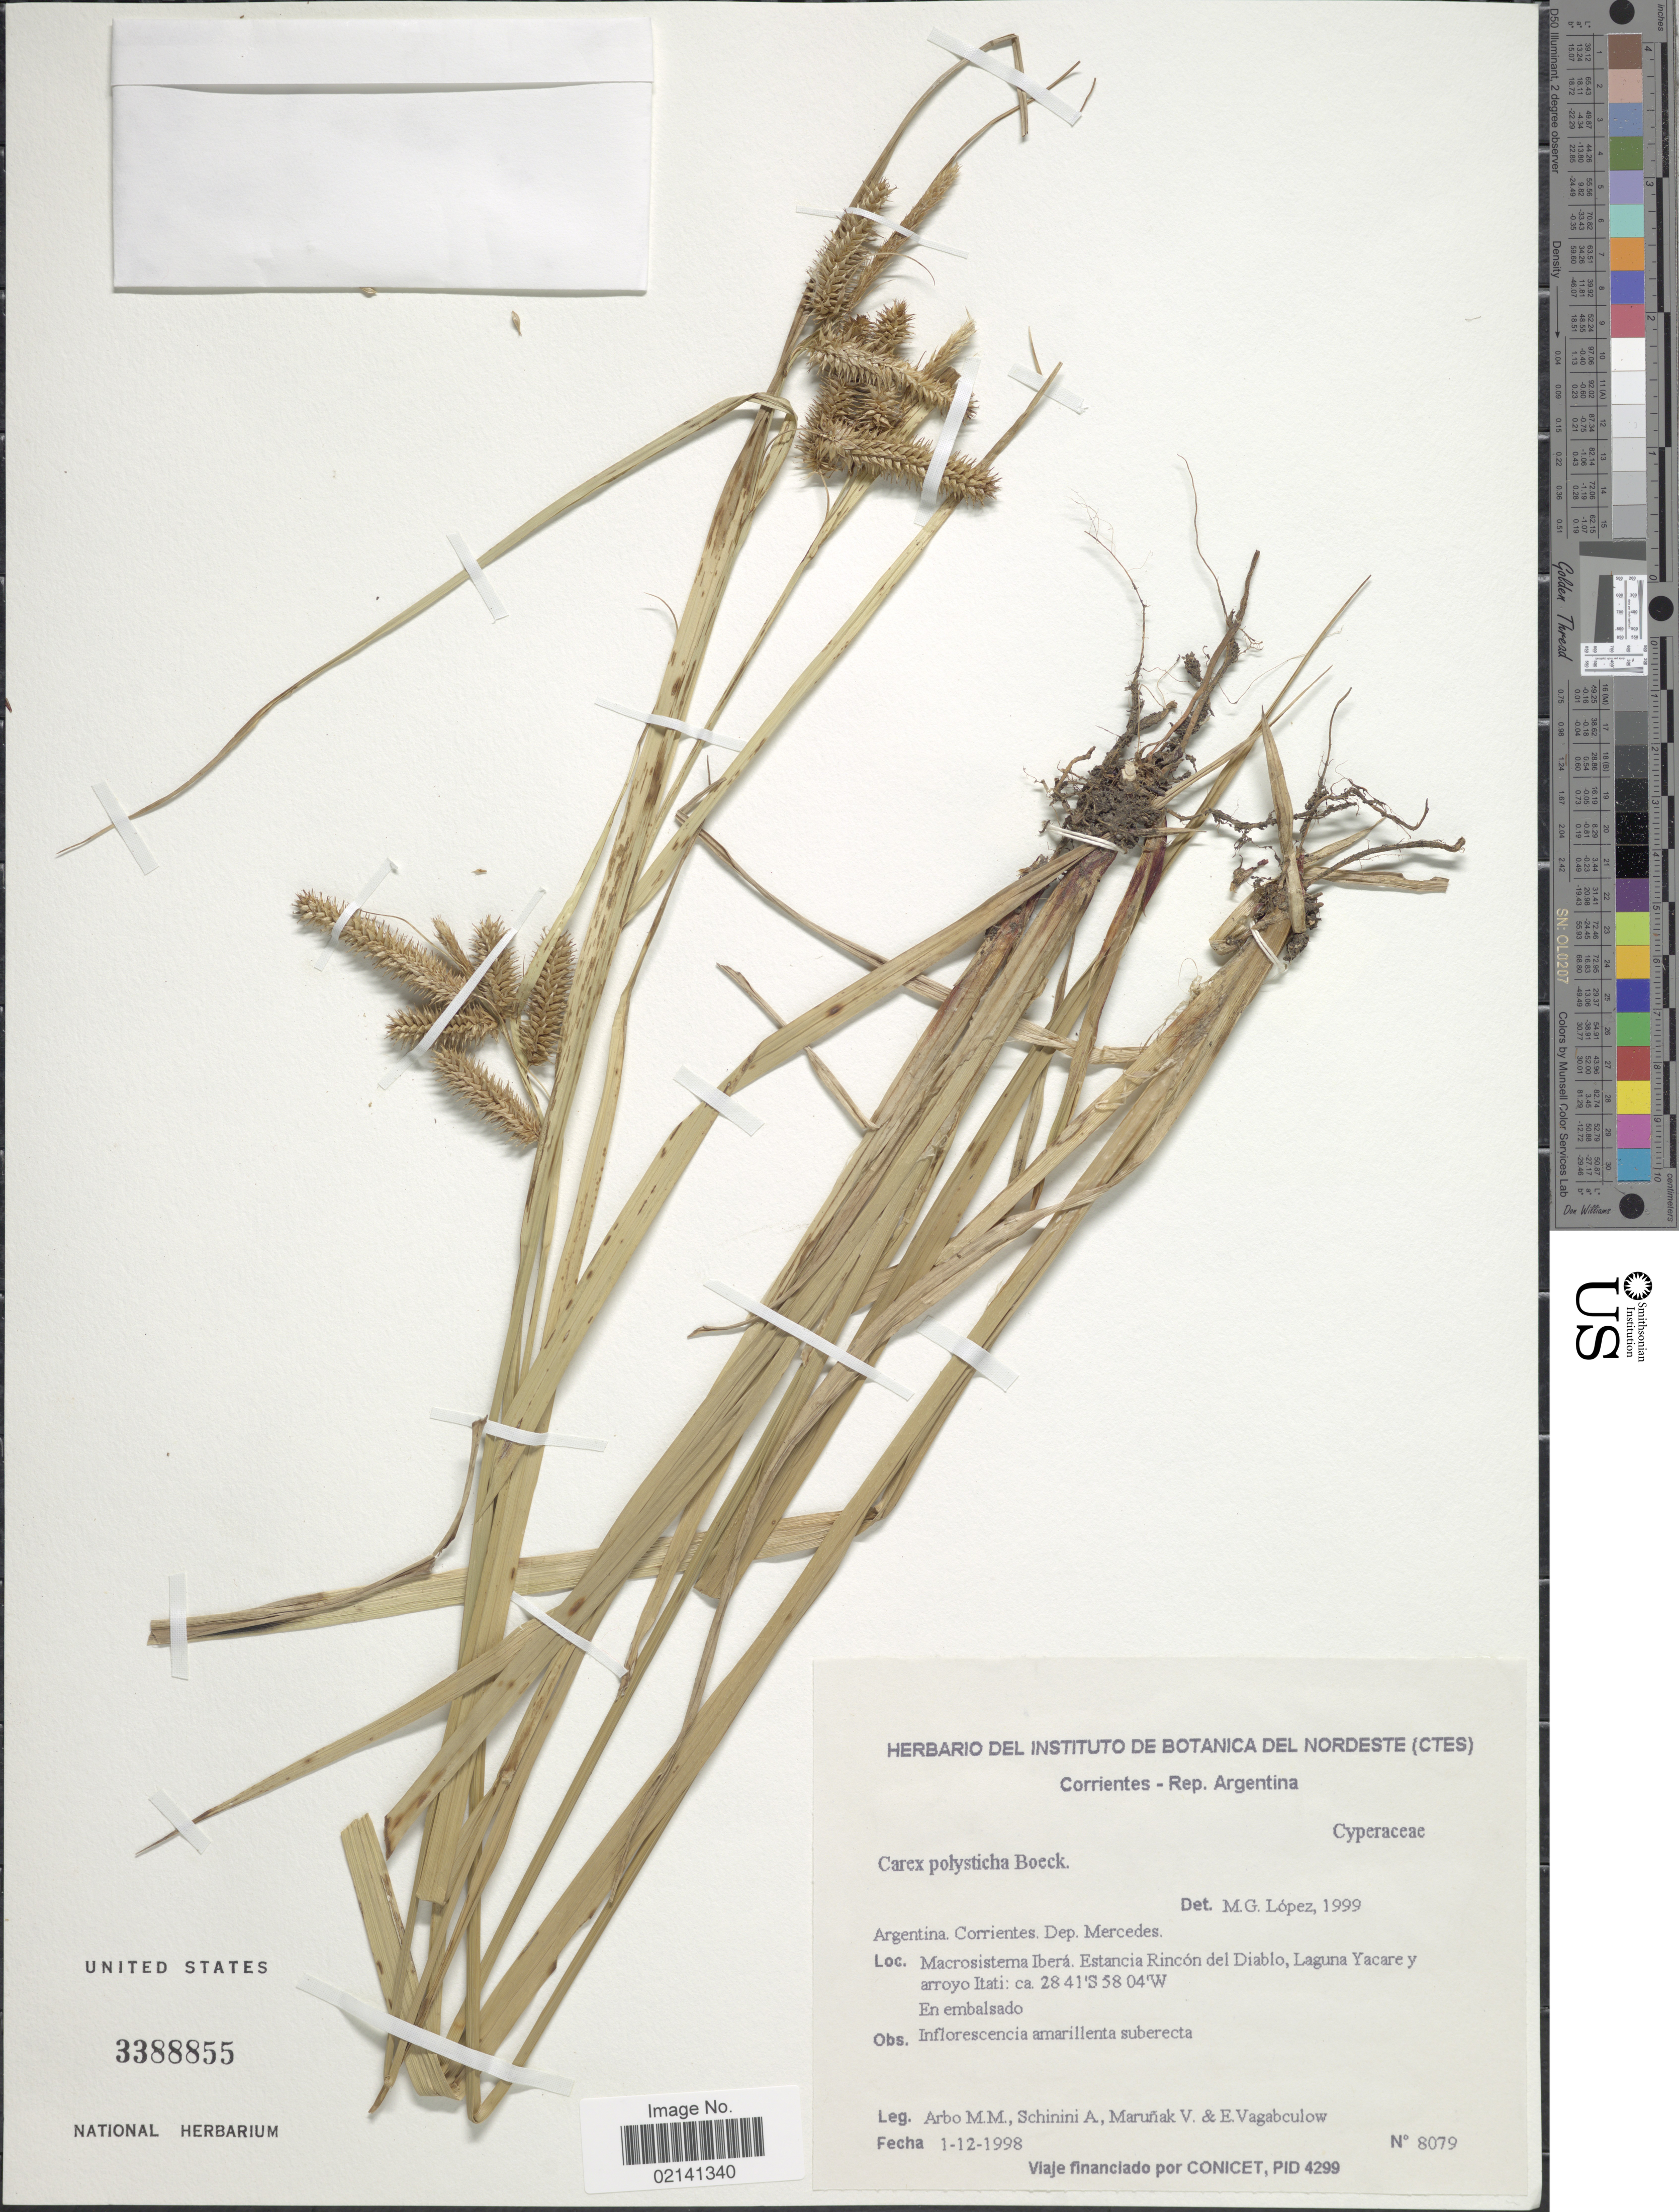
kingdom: Plantae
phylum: Tracheophyta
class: Liliopsida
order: Poales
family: Cyperaceae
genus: Carex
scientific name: Carex polysticha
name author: Boeckeler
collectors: M. M. Arbo, A. Schinini, V. Maruñak & E. Vagabculow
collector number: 8079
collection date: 1998-12-01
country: Argentina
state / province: Corrientes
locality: Dep. Mercedes, Macrosisterna Ibera, Estancia Rincon del Diablo, Laguna Yacare y arroyo Itati, en embalsado.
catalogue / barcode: US 3388855